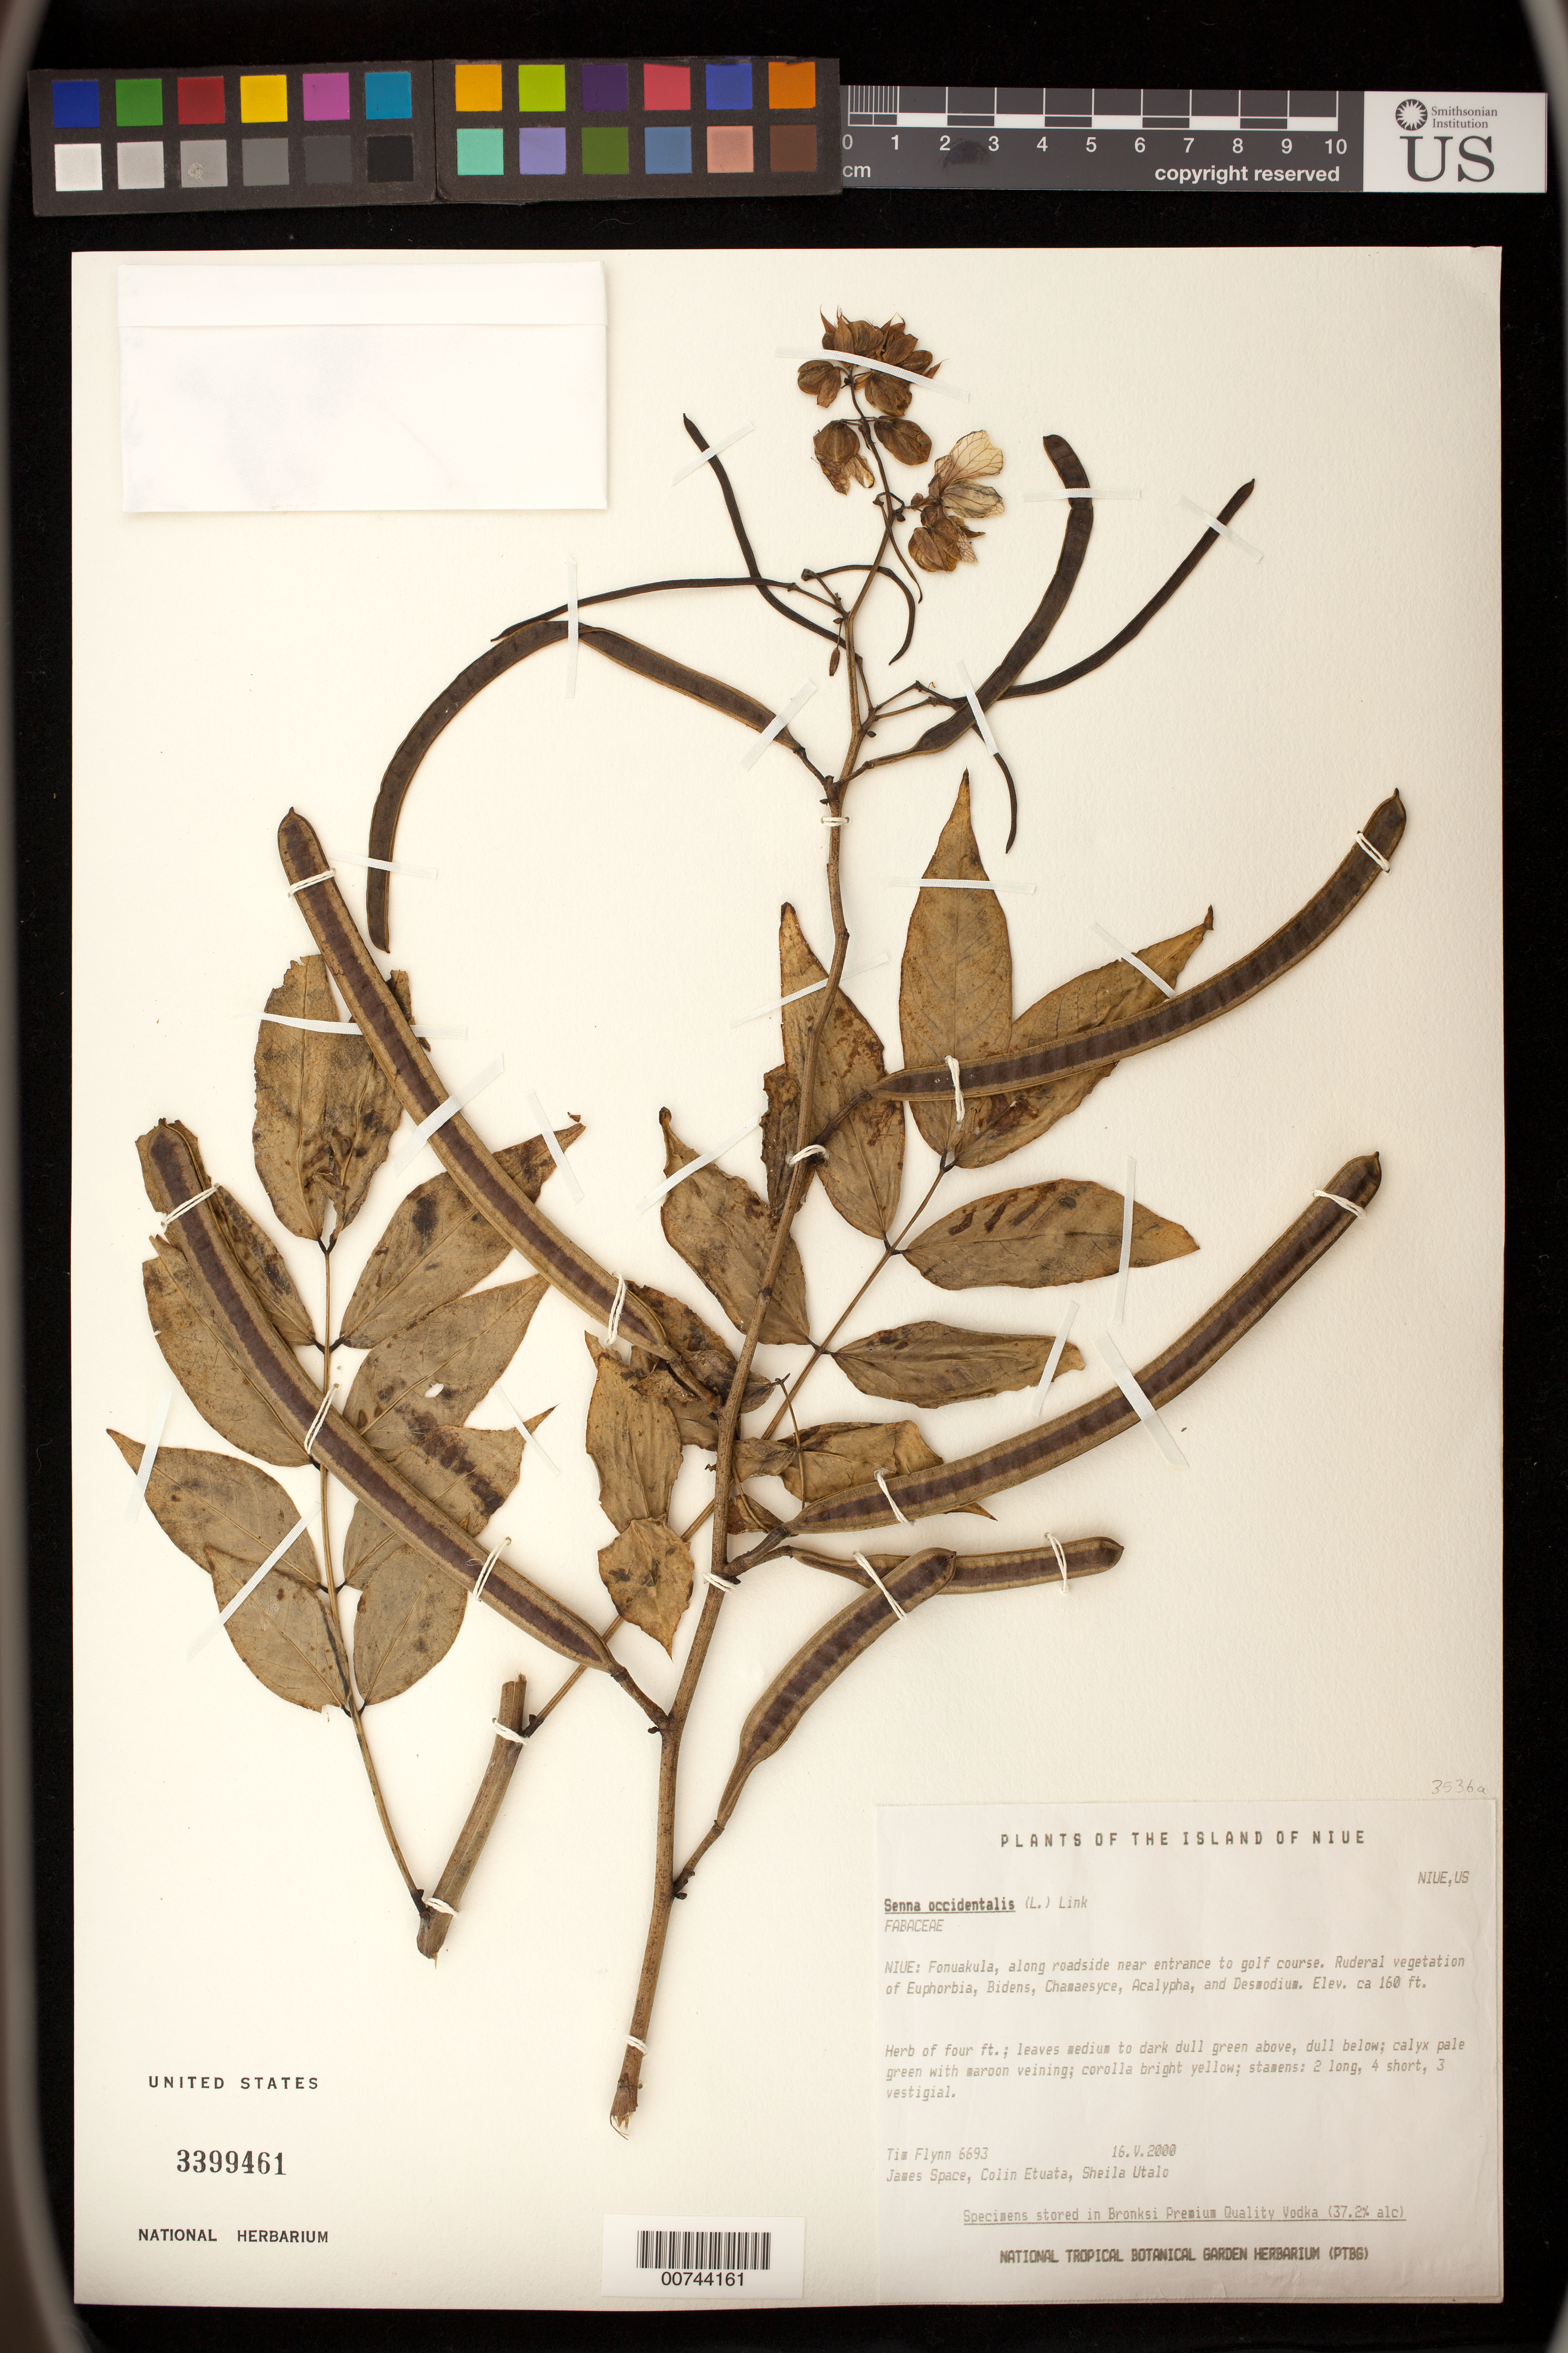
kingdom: Plantae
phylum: Tracheophyta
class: Magnoliopsida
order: Fabales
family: Fabaceae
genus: Senna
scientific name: Senna occidentalis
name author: (L.) Link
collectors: T. W. Flynn, J. Space, C. Etuata & S. Utalo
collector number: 6693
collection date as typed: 16 May 2000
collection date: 2000-05-16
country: Niue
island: Niue Island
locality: Fonuakula.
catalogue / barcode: US 3399461